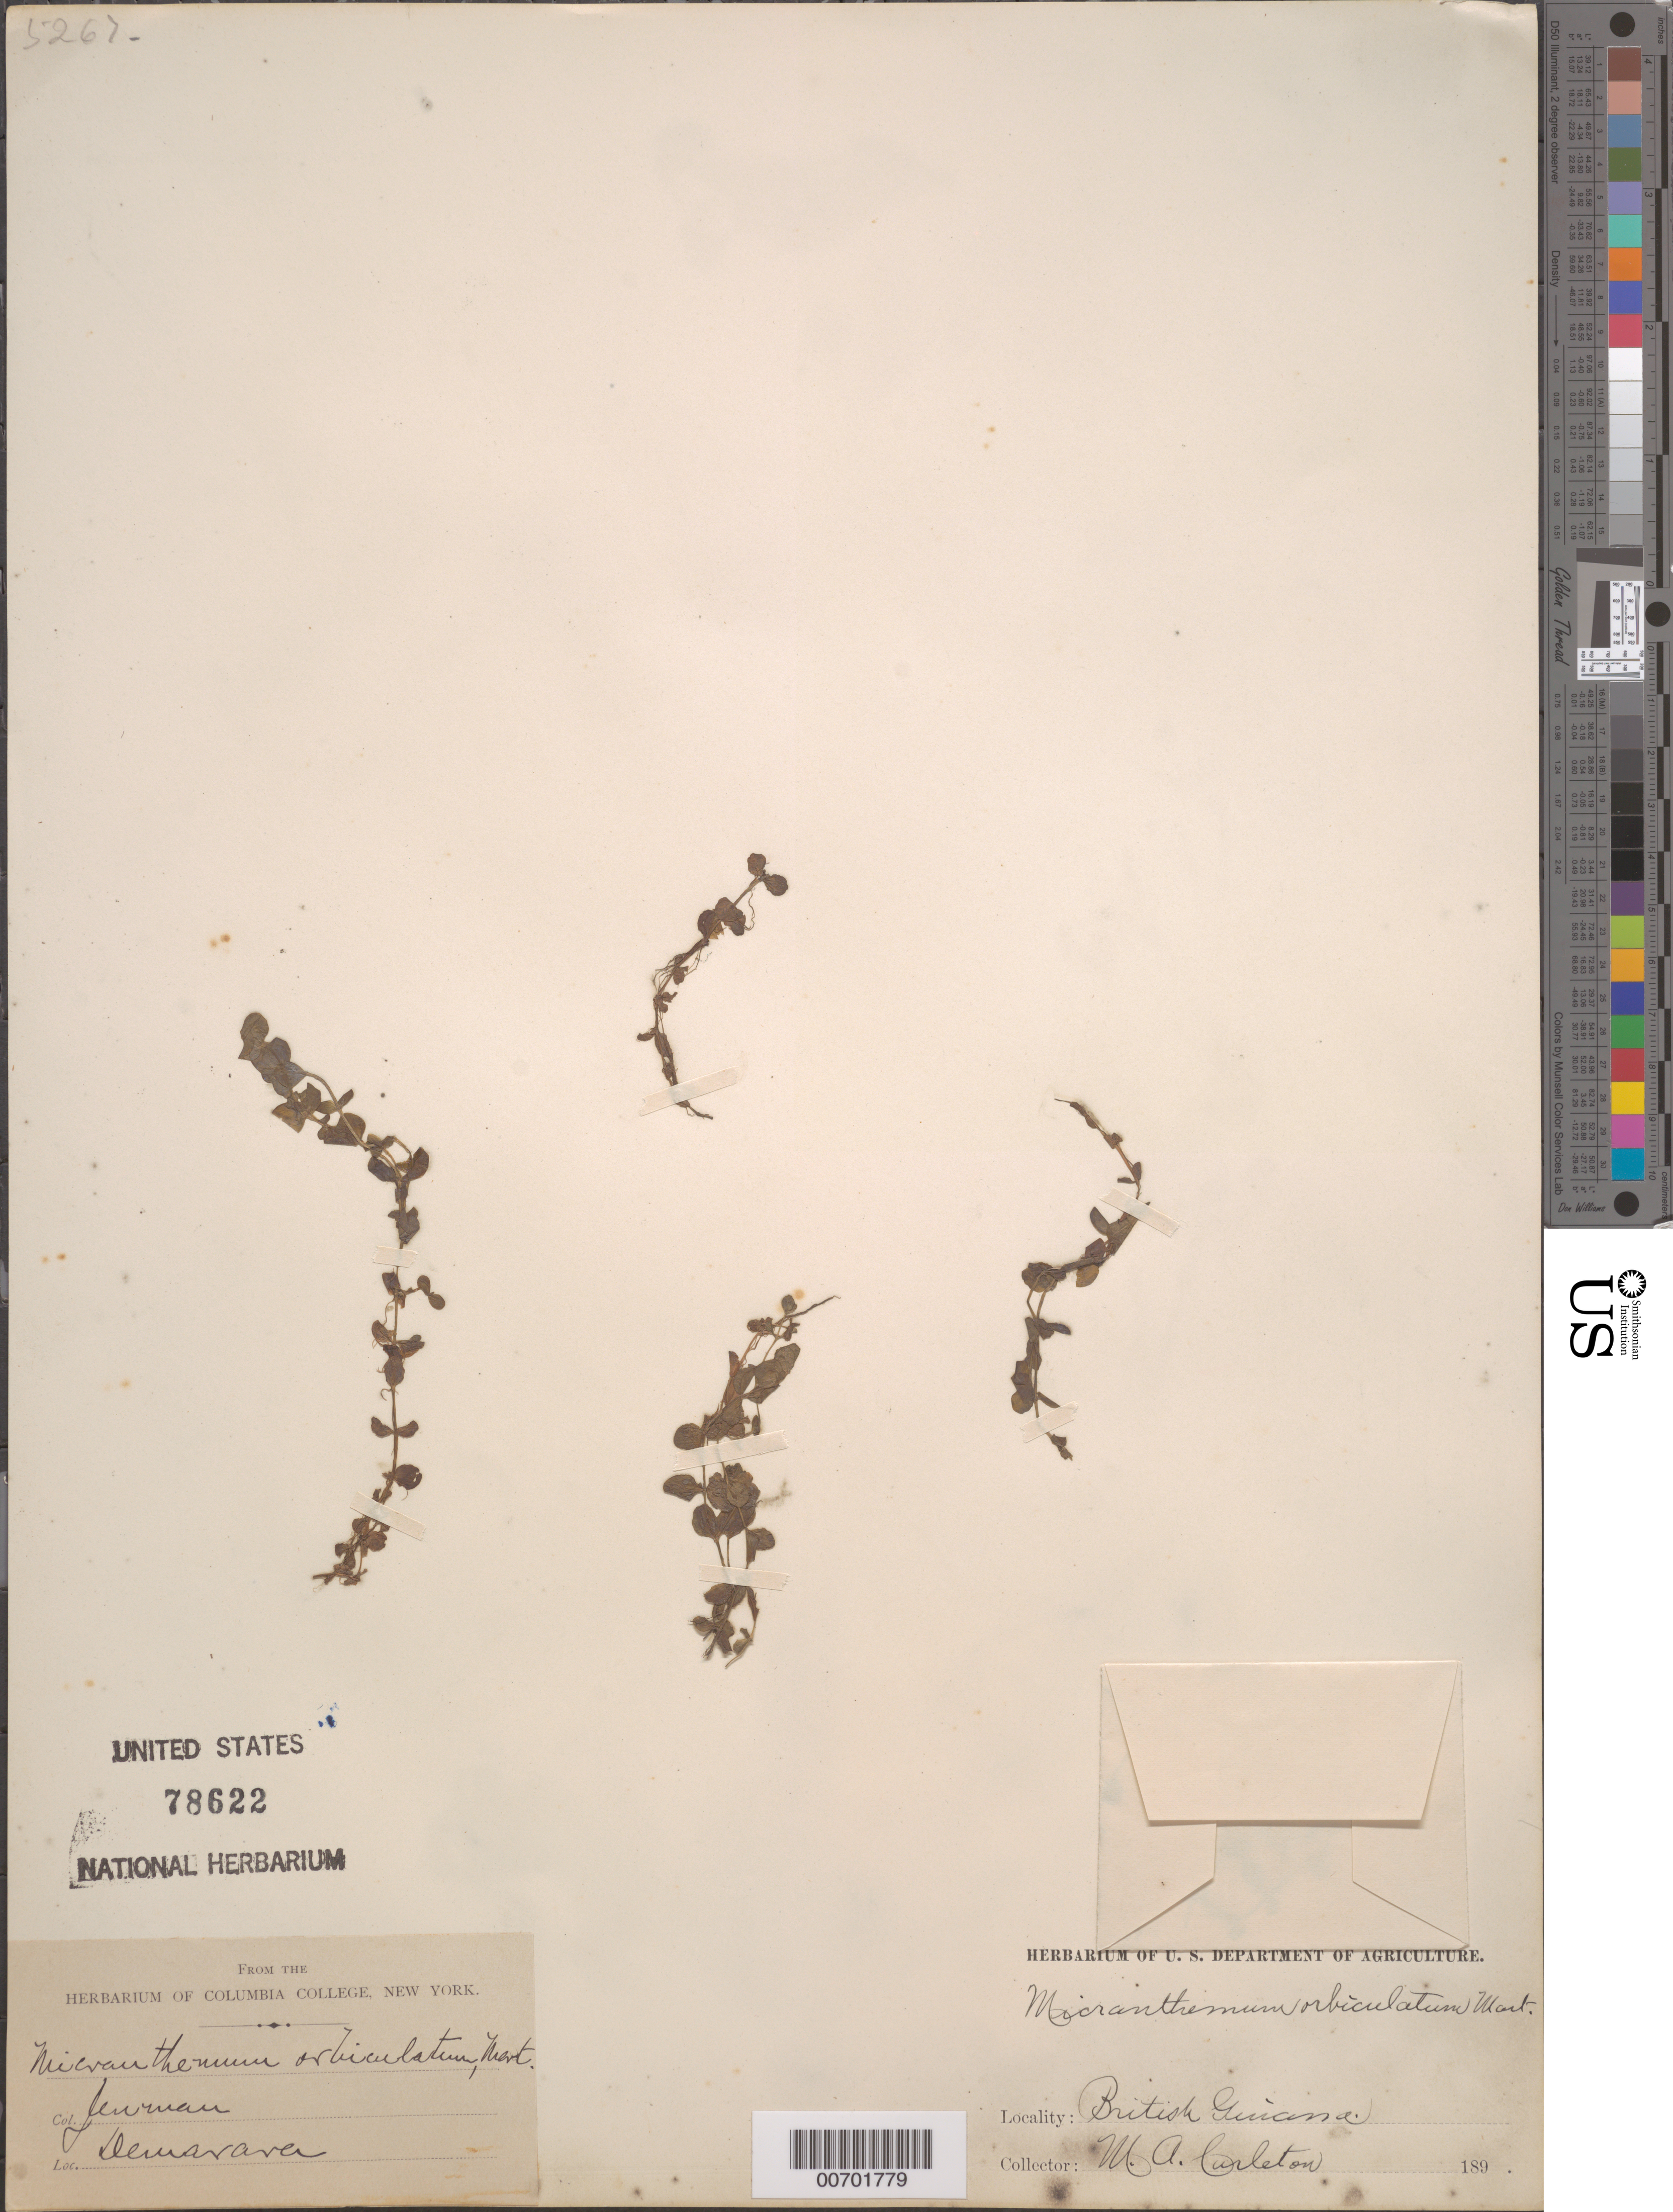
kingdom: Plantae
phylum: Tracheophyta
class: Magnoliopsida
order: Lamiales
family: Linderniaceae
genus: Micranthemum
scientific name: Micranthemum orbiculatum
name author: Michx.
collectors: G. S. Jenman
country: Guyana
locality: Demerara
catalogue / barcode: US 78622